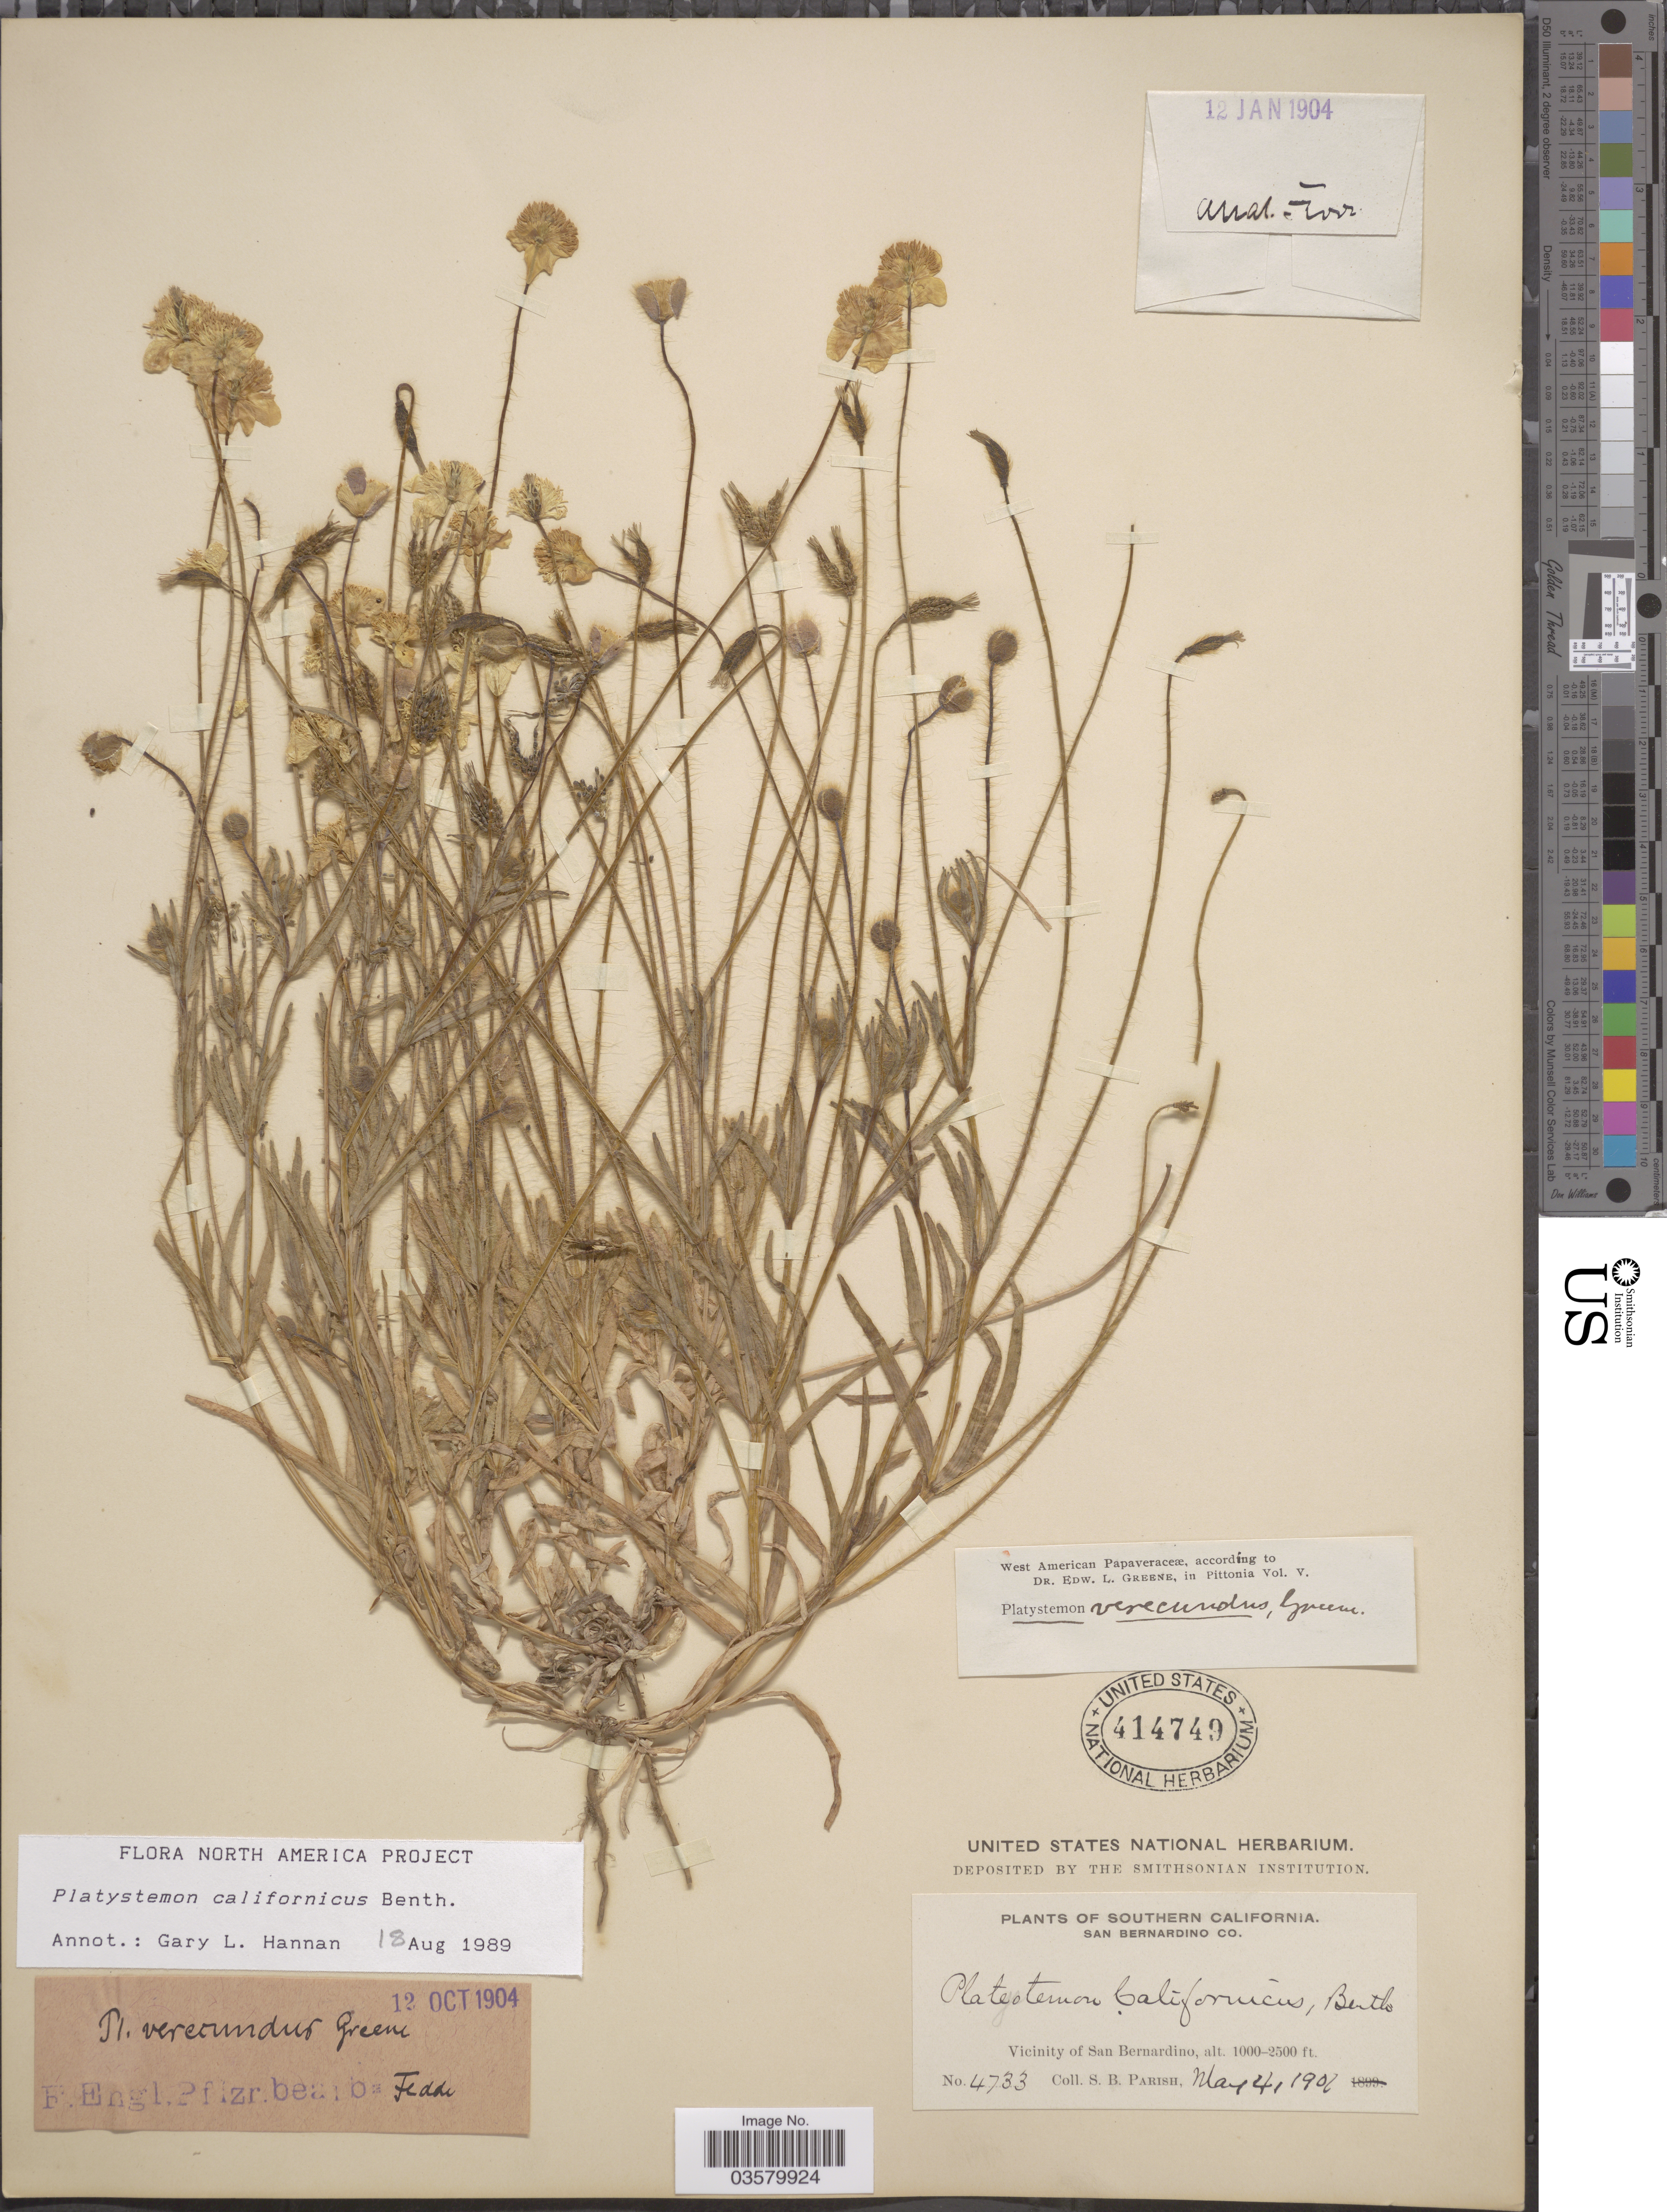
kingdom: Plantae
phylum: Tracheophyta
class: Magnoliopsida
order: Ranunculales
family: Papaveraceae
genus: Platystemon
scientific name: Platystemon californicus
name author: Benth.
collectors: S. B. Parish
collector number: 4733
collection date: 1902-05-04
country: United States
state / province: California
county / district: San Bernardino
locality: Southern California. San Bernardino Co. Vicinity of San Bernardino.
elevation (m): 305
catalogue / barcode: US 414749